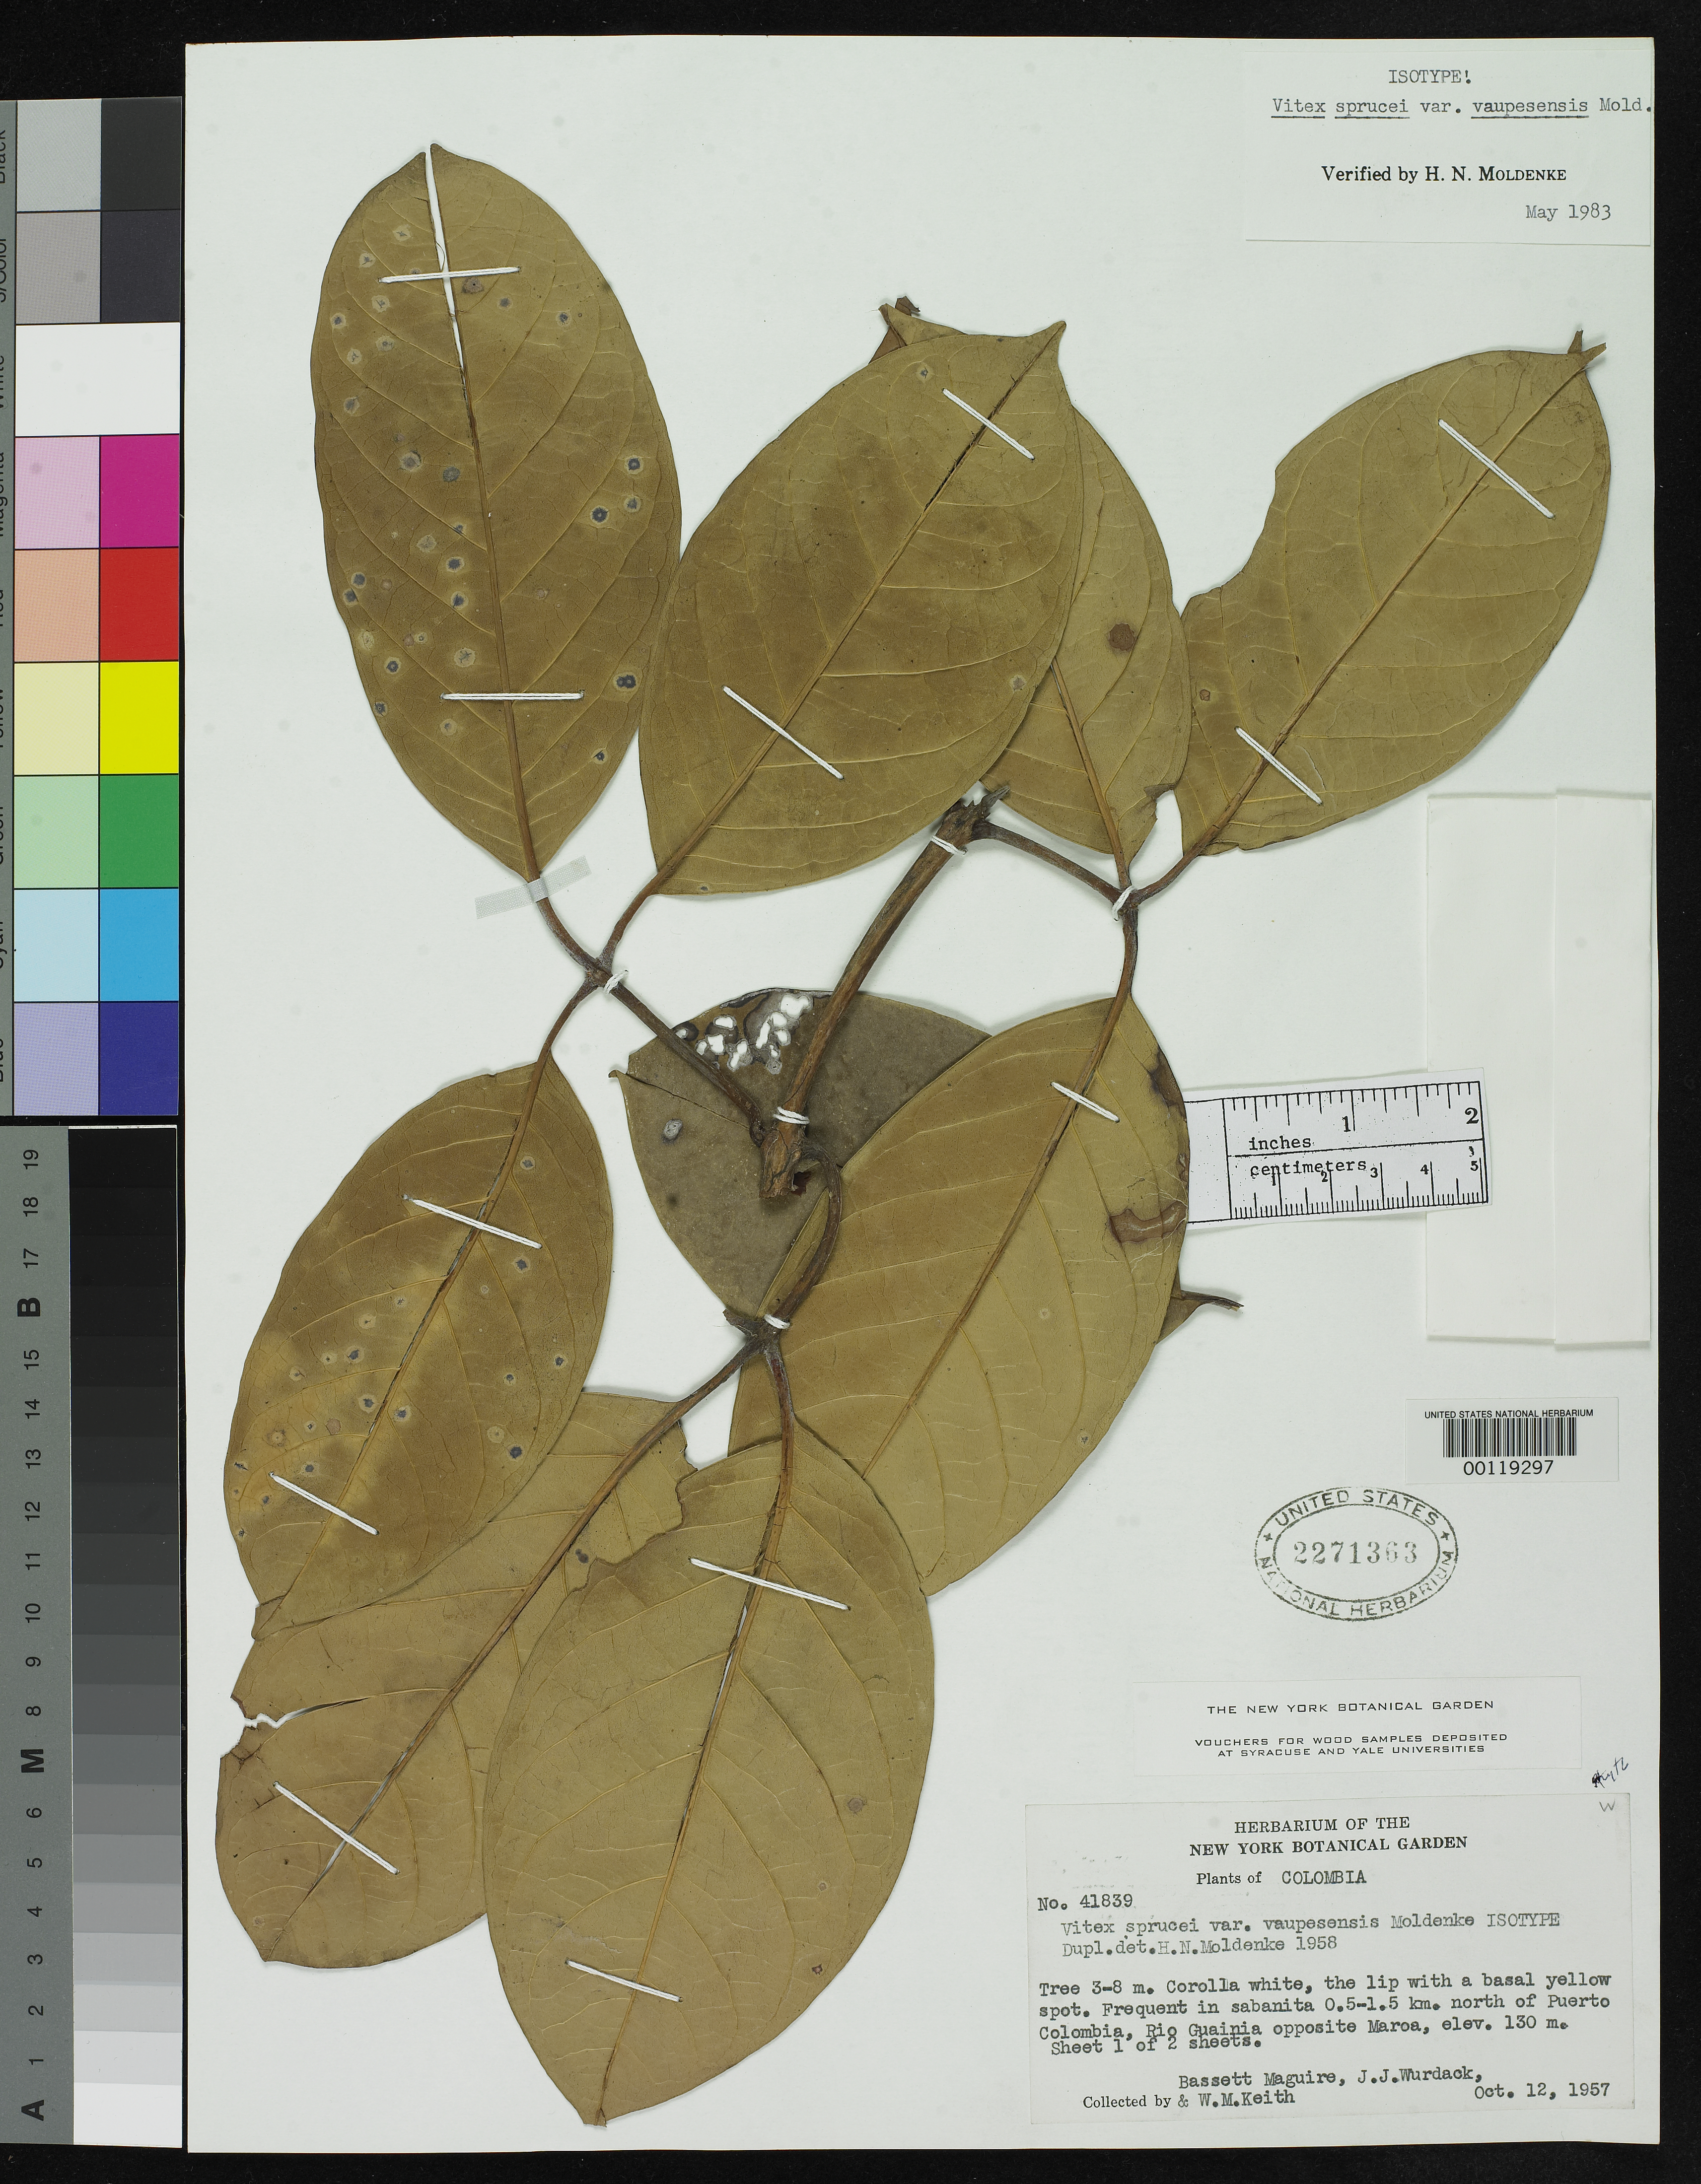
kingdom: Plantae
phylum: Tracheophyta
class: Magnoliopsida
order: Lamiales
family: Lamiaceae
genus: Vitex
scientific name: Vitex sprucei var. vaupesensis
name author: Moldenke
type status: Isotype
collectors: B. Maguire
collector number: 41839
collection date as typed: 12 Oct 1957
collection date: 1957-10-12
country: Colombia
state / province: Vaupés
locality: Rio Guainia opposite Maroa, N of Puerto Colombia.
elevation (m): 130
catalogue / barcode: US 2271363